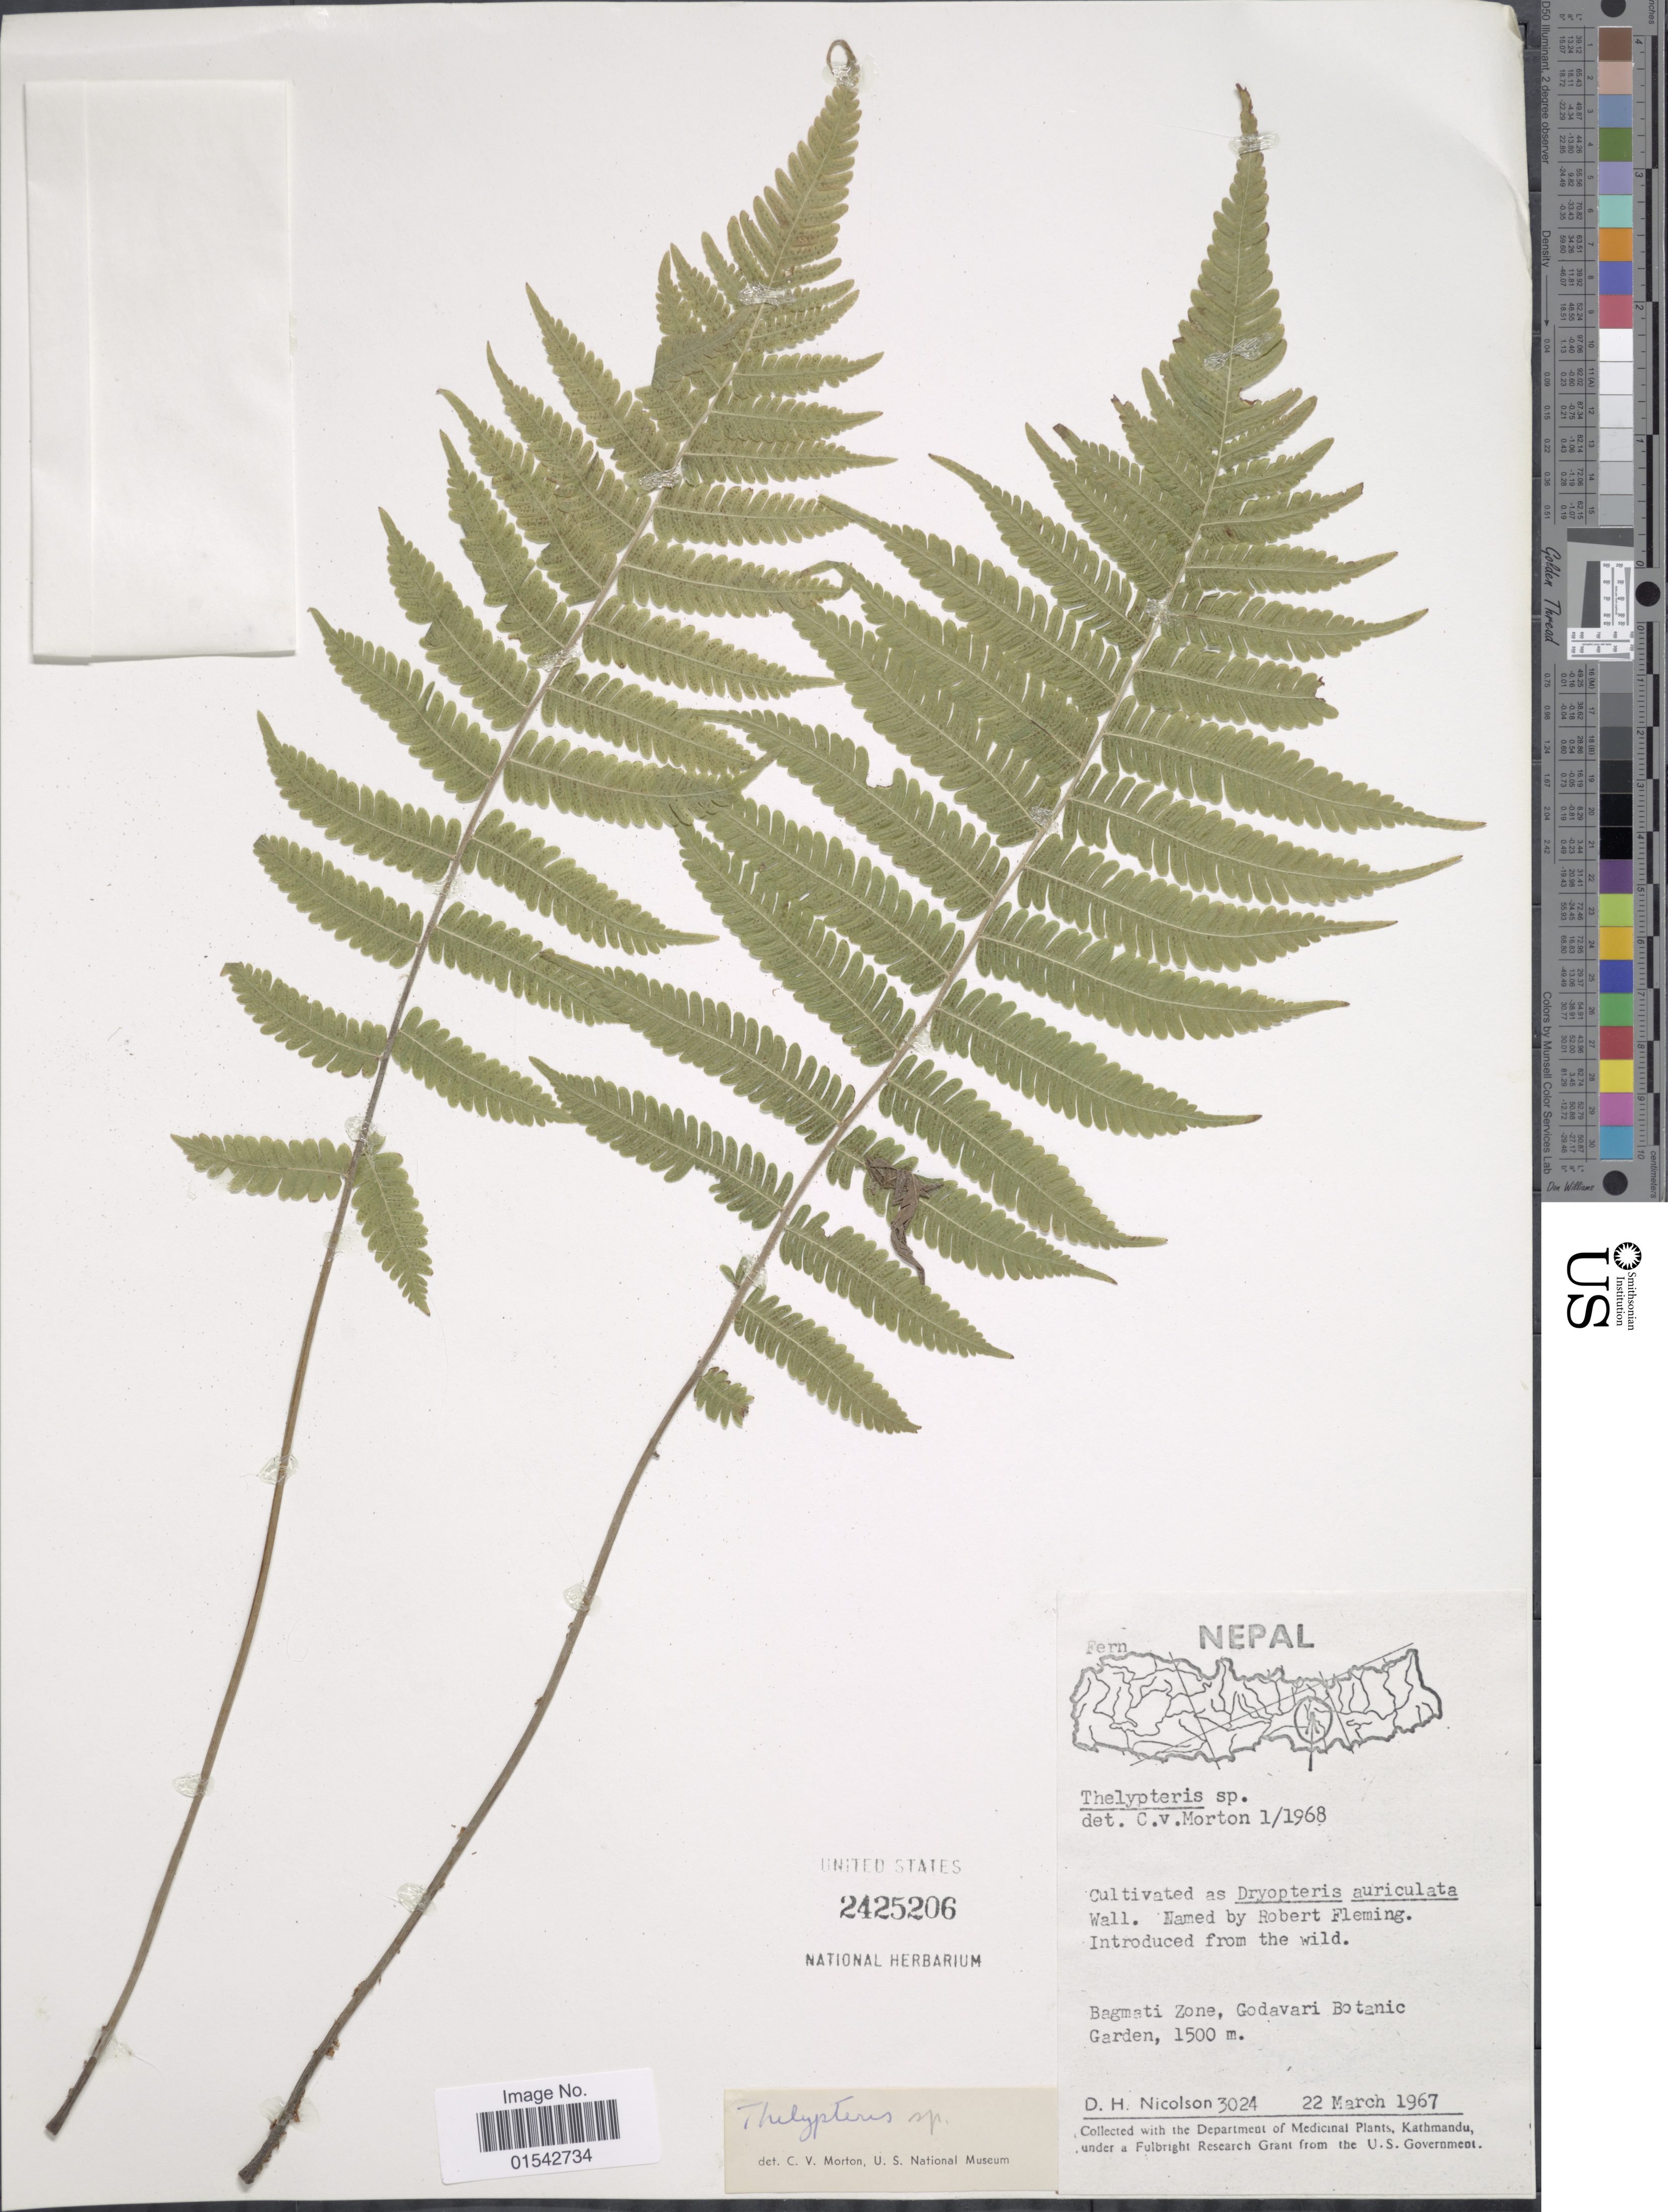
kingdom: Plantae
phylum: Tracheophyta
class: Polypodiopsida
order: Polypodiales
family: Thelypteridaceae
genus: Cyclosorus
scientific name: Cyclosorus sp.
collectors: D. H. Nicolson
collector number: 3024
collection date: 1967-03-22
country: Nepal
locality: Nepal, Bagmati zone, Godavari Botanic Garden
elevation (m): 1500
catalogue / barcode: US 2425206